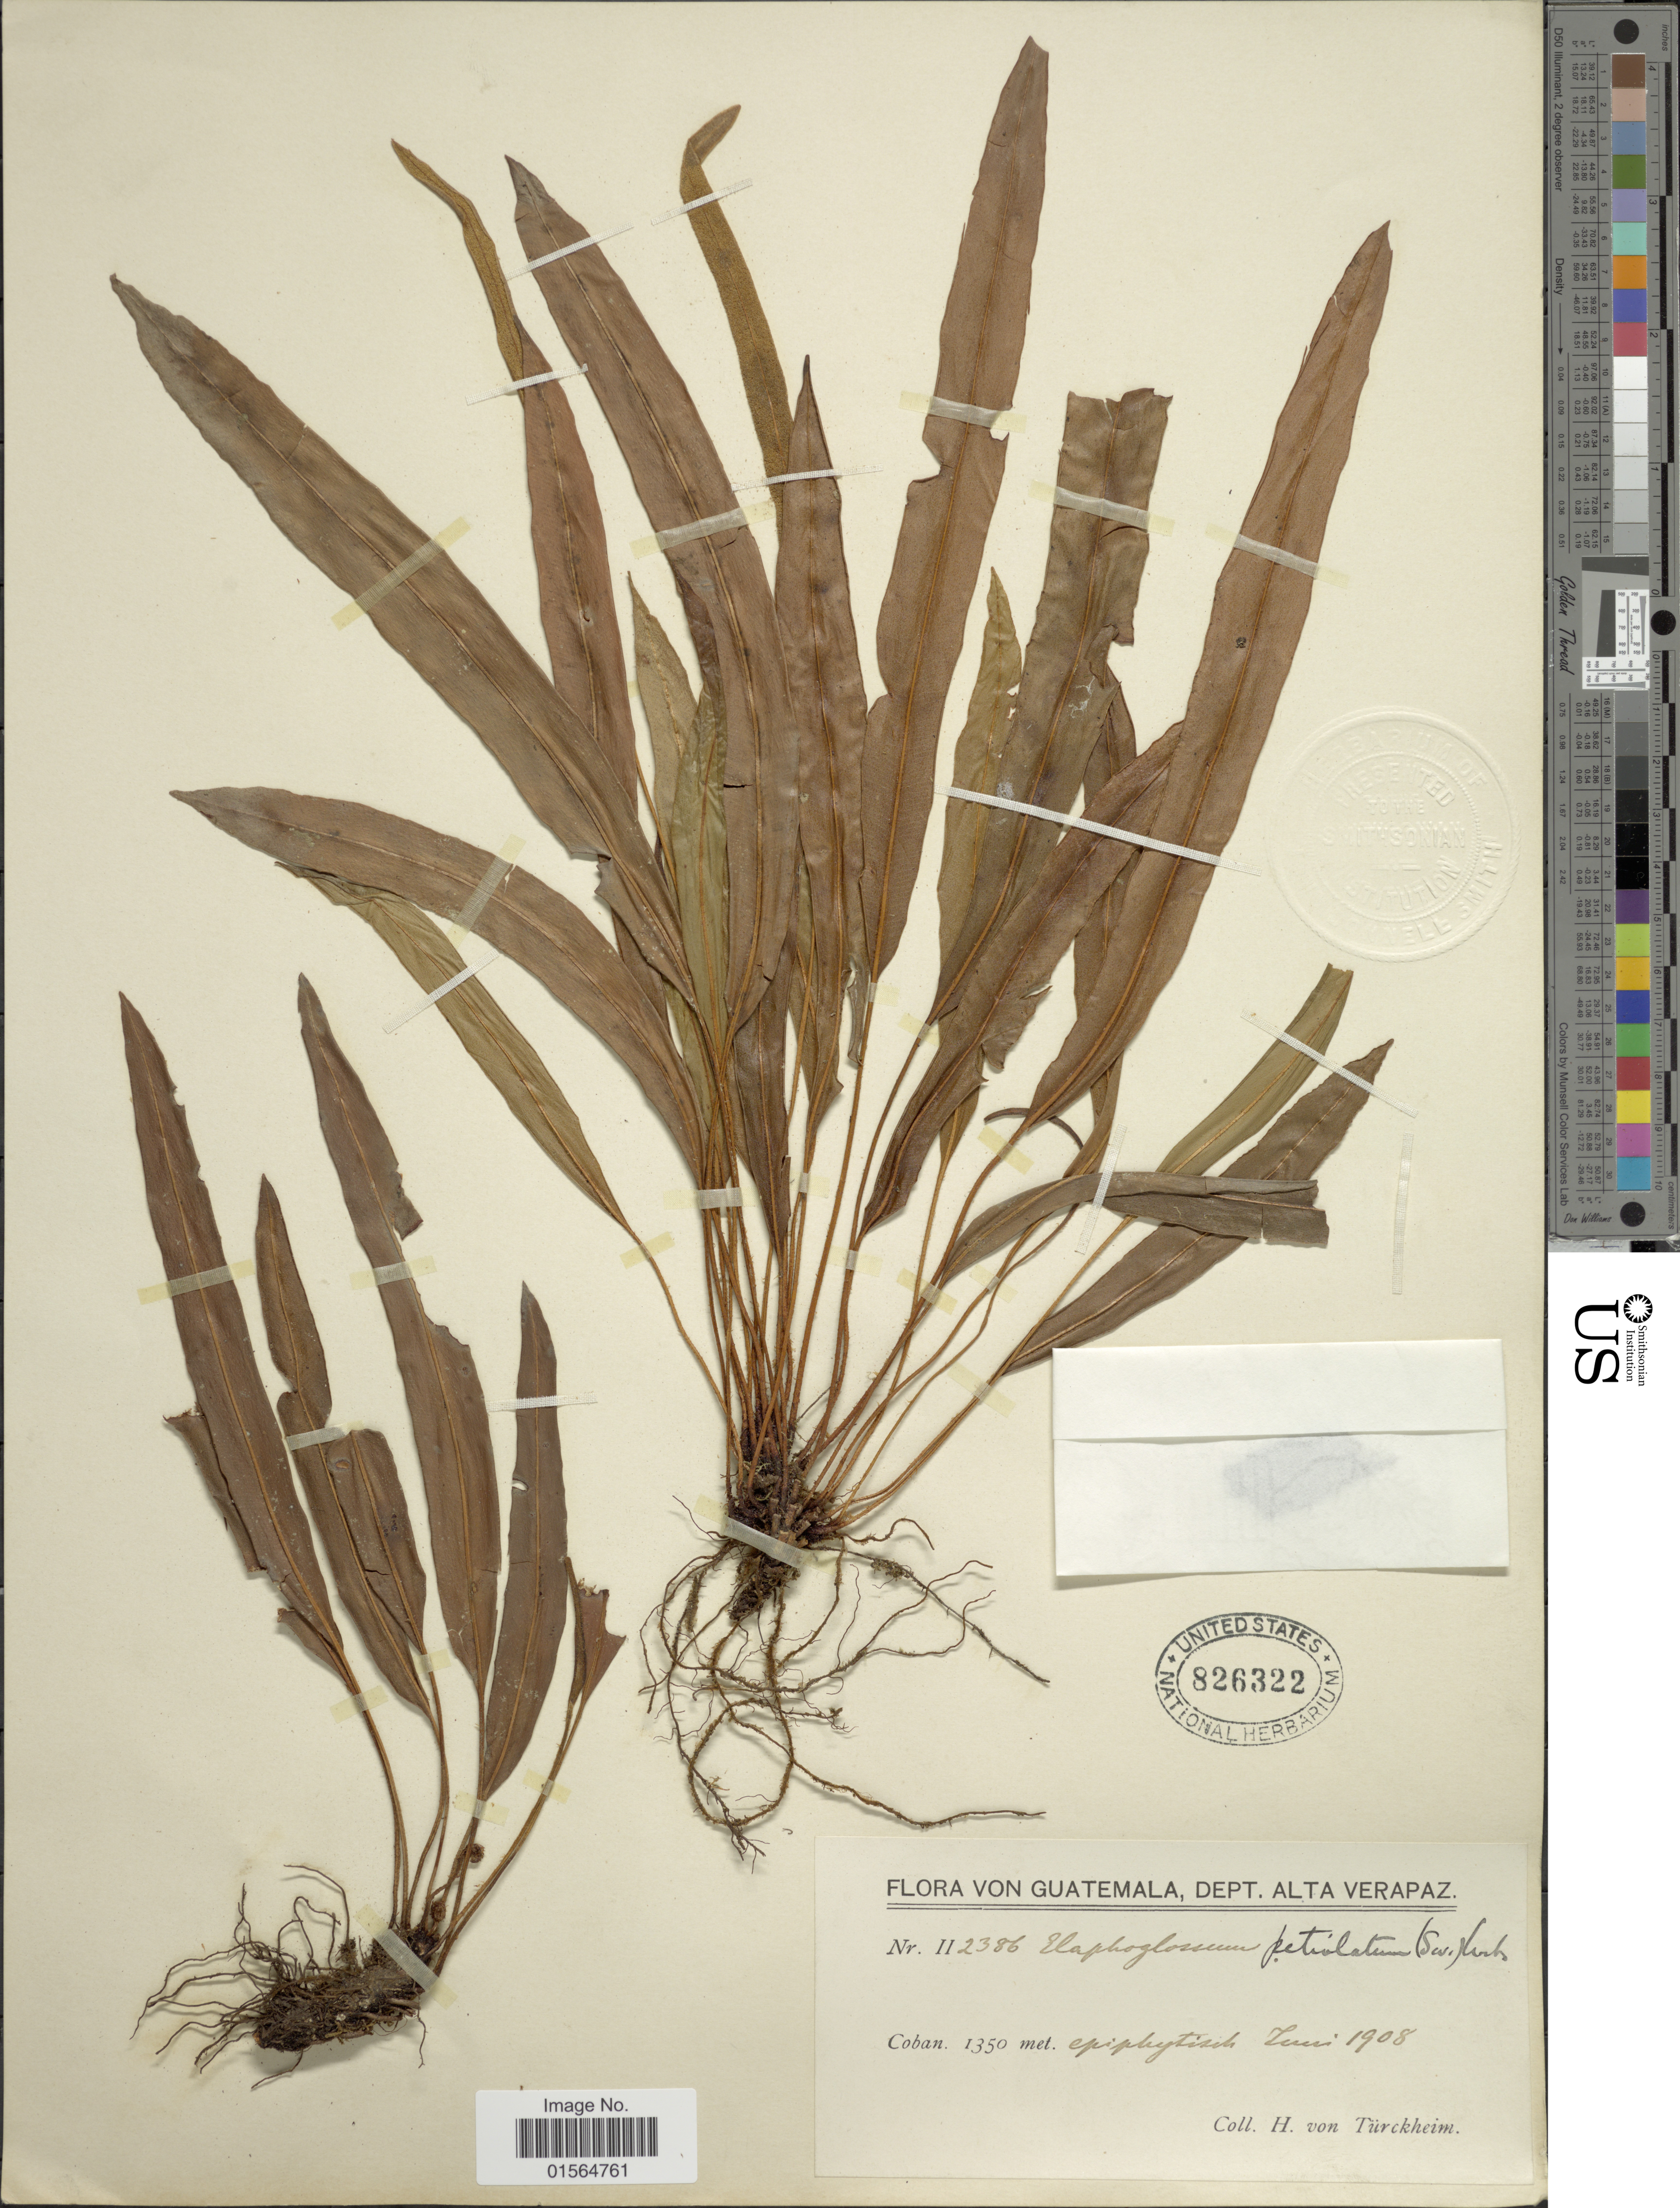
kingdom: Plantae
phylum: Tracheophyta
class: Polypodiopsida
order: Polypodiales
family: Dryopteridaceae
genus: Elaphoglossum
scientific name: Elaphoglossum petiolatum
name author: (Sw.) Urb.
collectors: H. von Türckheim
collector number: II2386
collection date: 1908-06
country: Guatemala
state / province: Alta Verapaz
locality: Coban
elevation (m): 1350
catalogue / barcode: US 826322